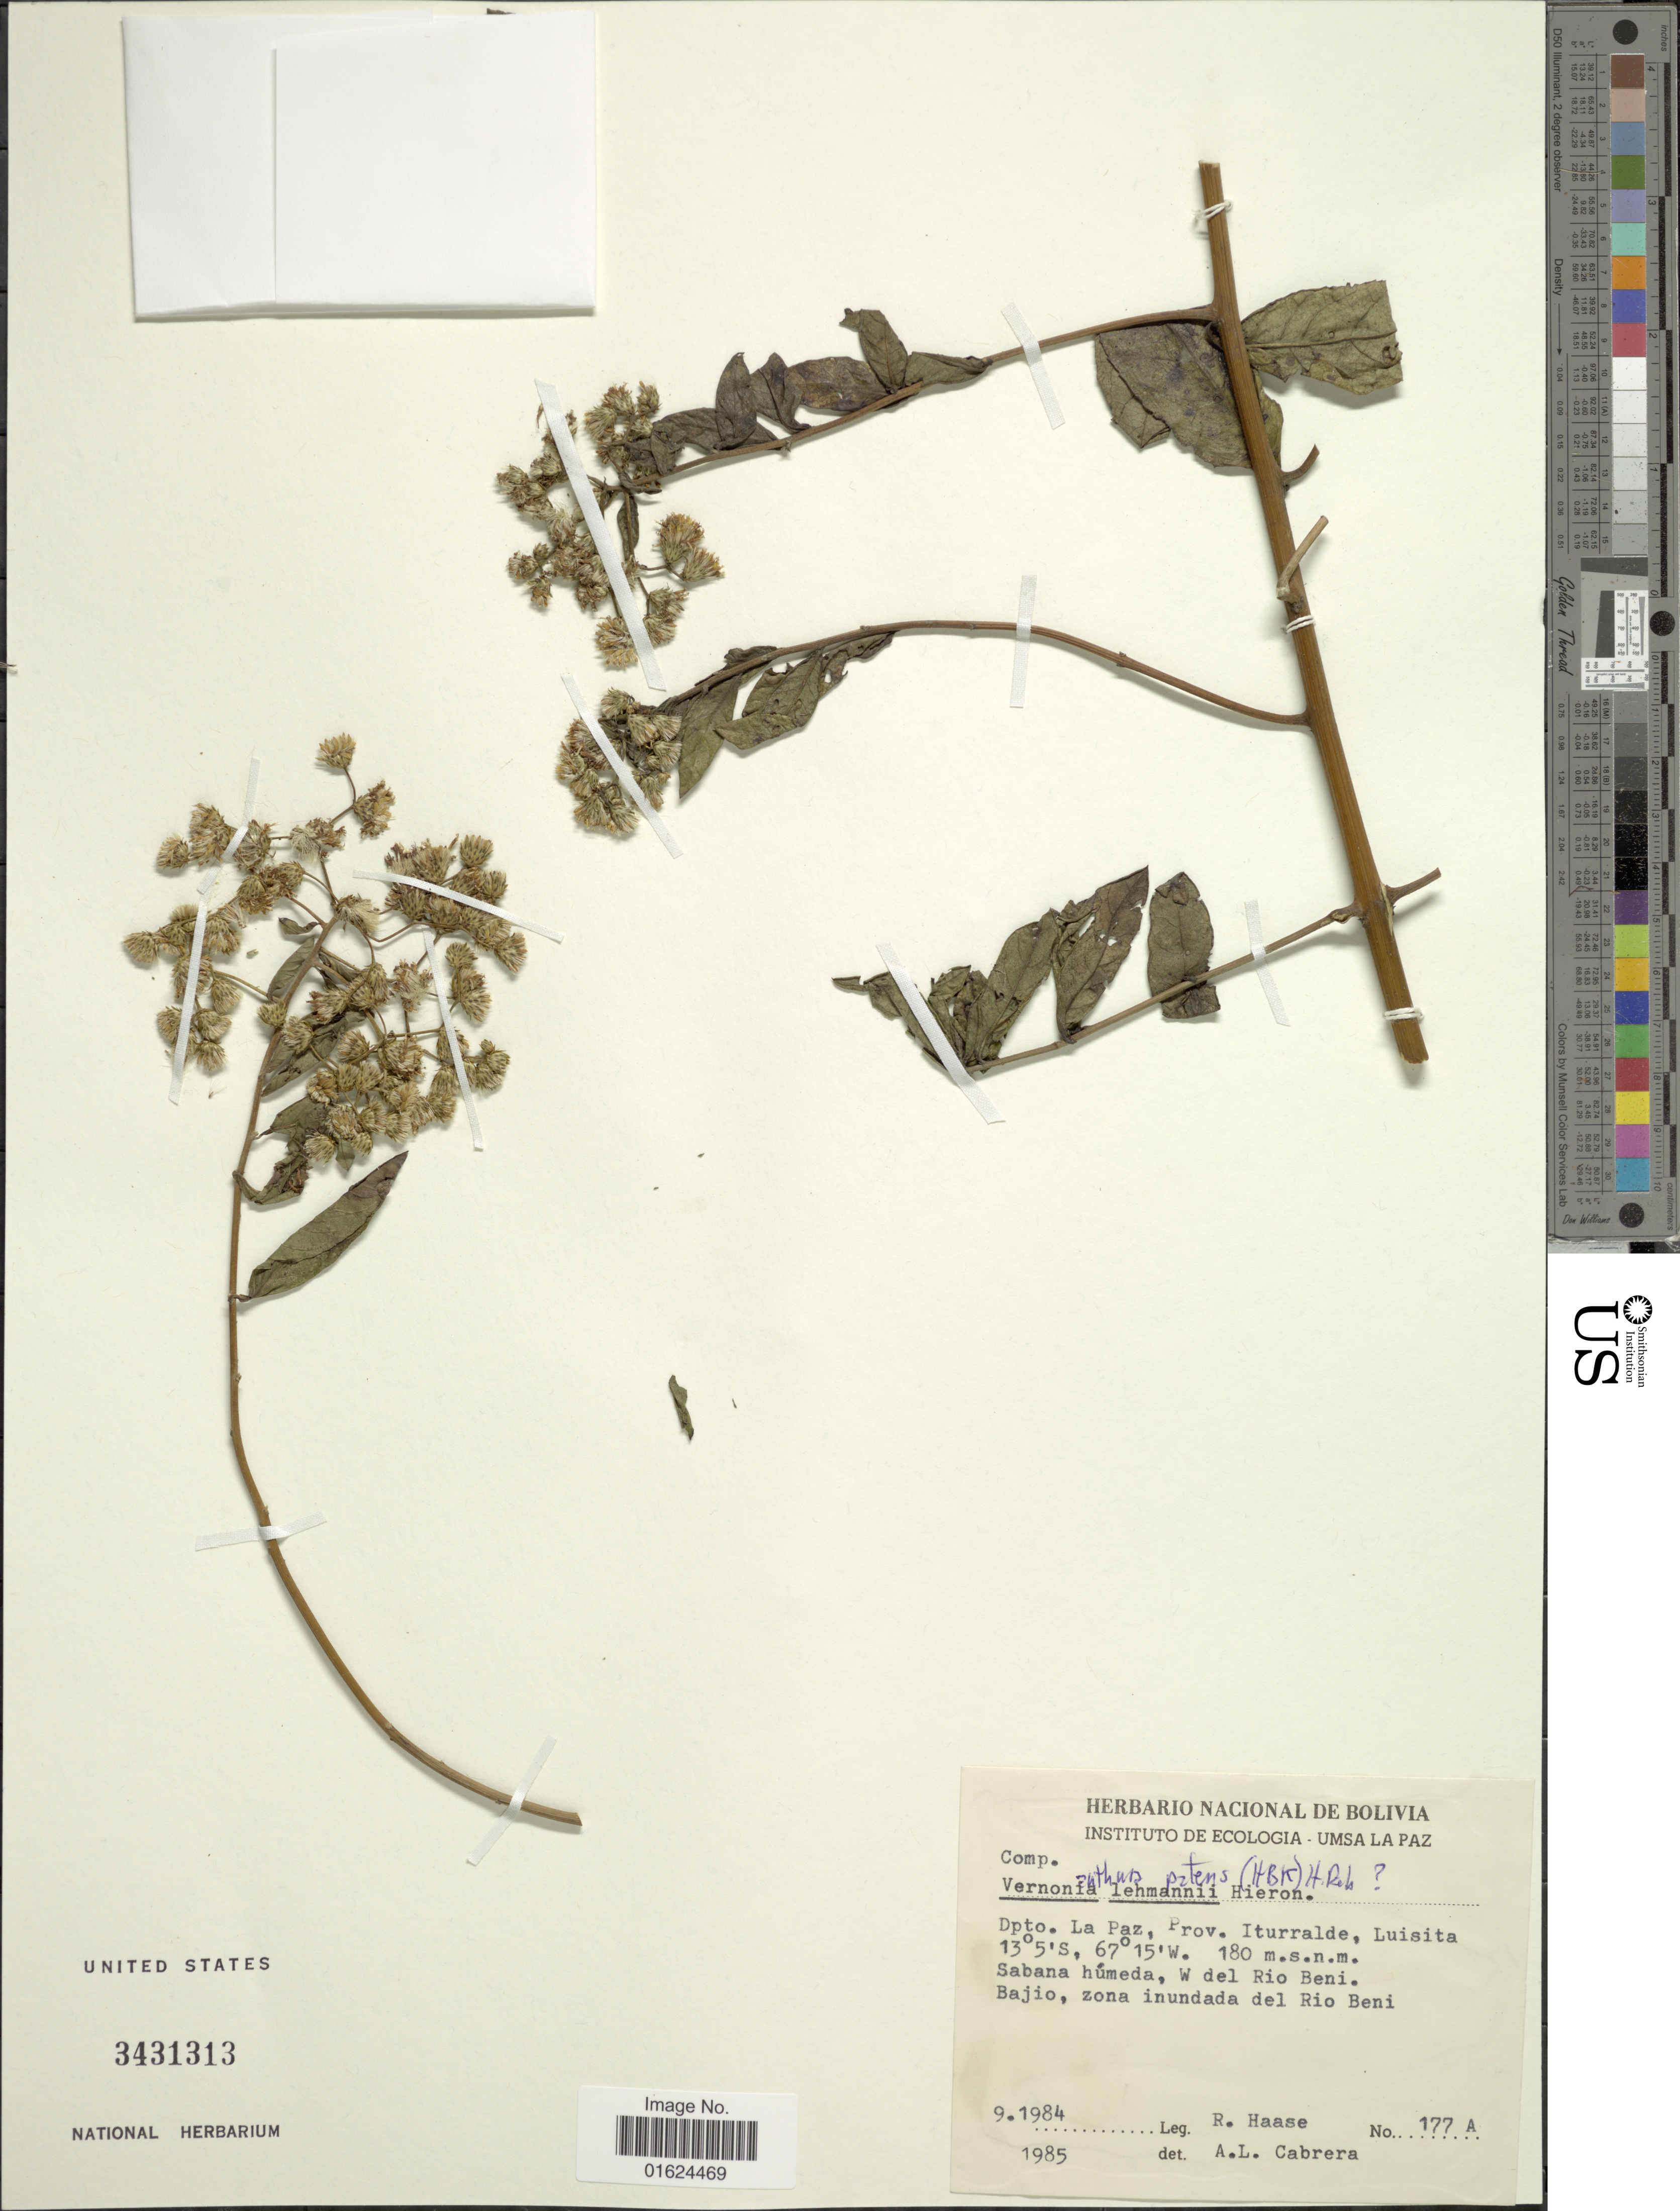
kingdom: Plantae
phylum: Tracheophyta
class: Magnoliopsida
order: Asterales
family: Asteraceae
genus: Vernonanthura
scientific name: Vernonanthura patens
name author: (Kunth) H. Rob.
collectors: R. Haase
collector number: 177A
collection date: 1984-09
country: Bolivia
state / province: La Paz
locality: Dpto La Paz, Prov. Iturralde, Luisita, Sabana húmeda, W del Rio Beni. Bajio, zona inundada del Rio Beni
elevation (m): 180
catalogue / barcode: US 3431313